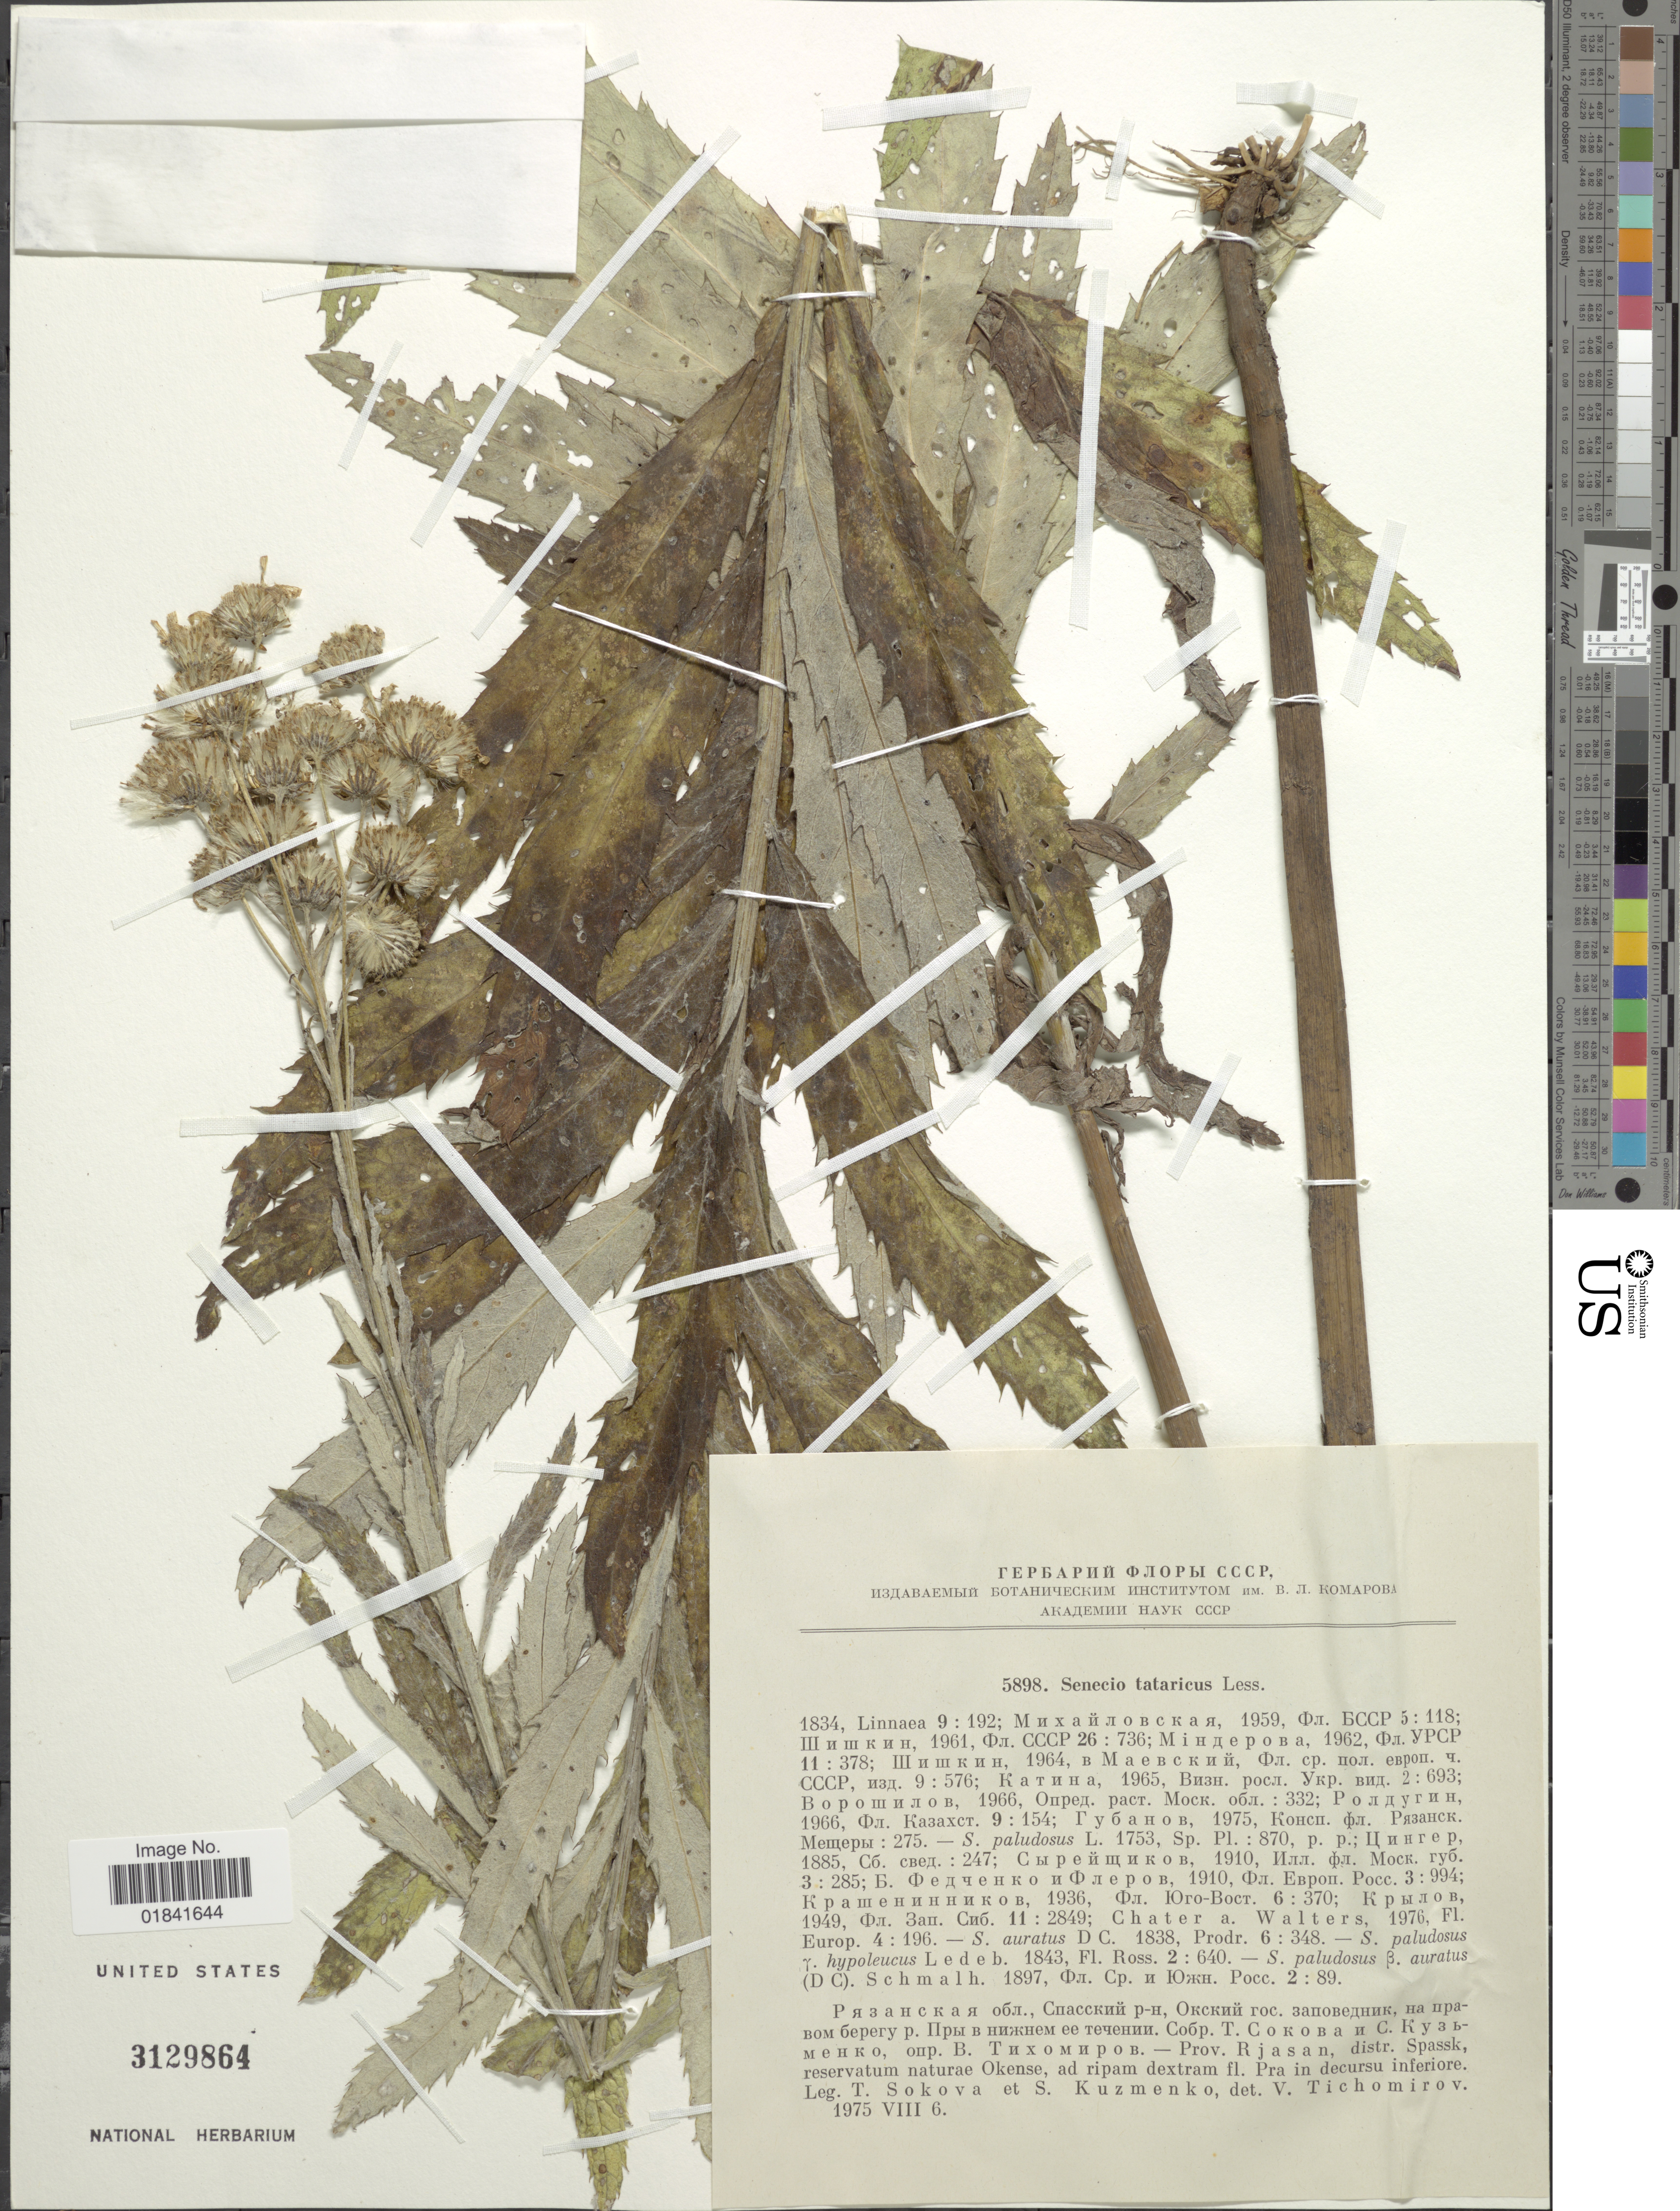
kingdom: Plantae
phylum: Tracheophyta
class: Magnoliopsida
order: Asterales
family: Asteraceae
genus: Senecio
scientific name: Senecio tataricus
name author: Less.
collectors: T. Sokova & S. Kuzmenko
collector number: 5898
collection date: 1975-08-06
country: Russian Federation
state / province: Penza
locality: Prov. Rjasan, distr. Spassk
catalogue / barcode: US 3129864